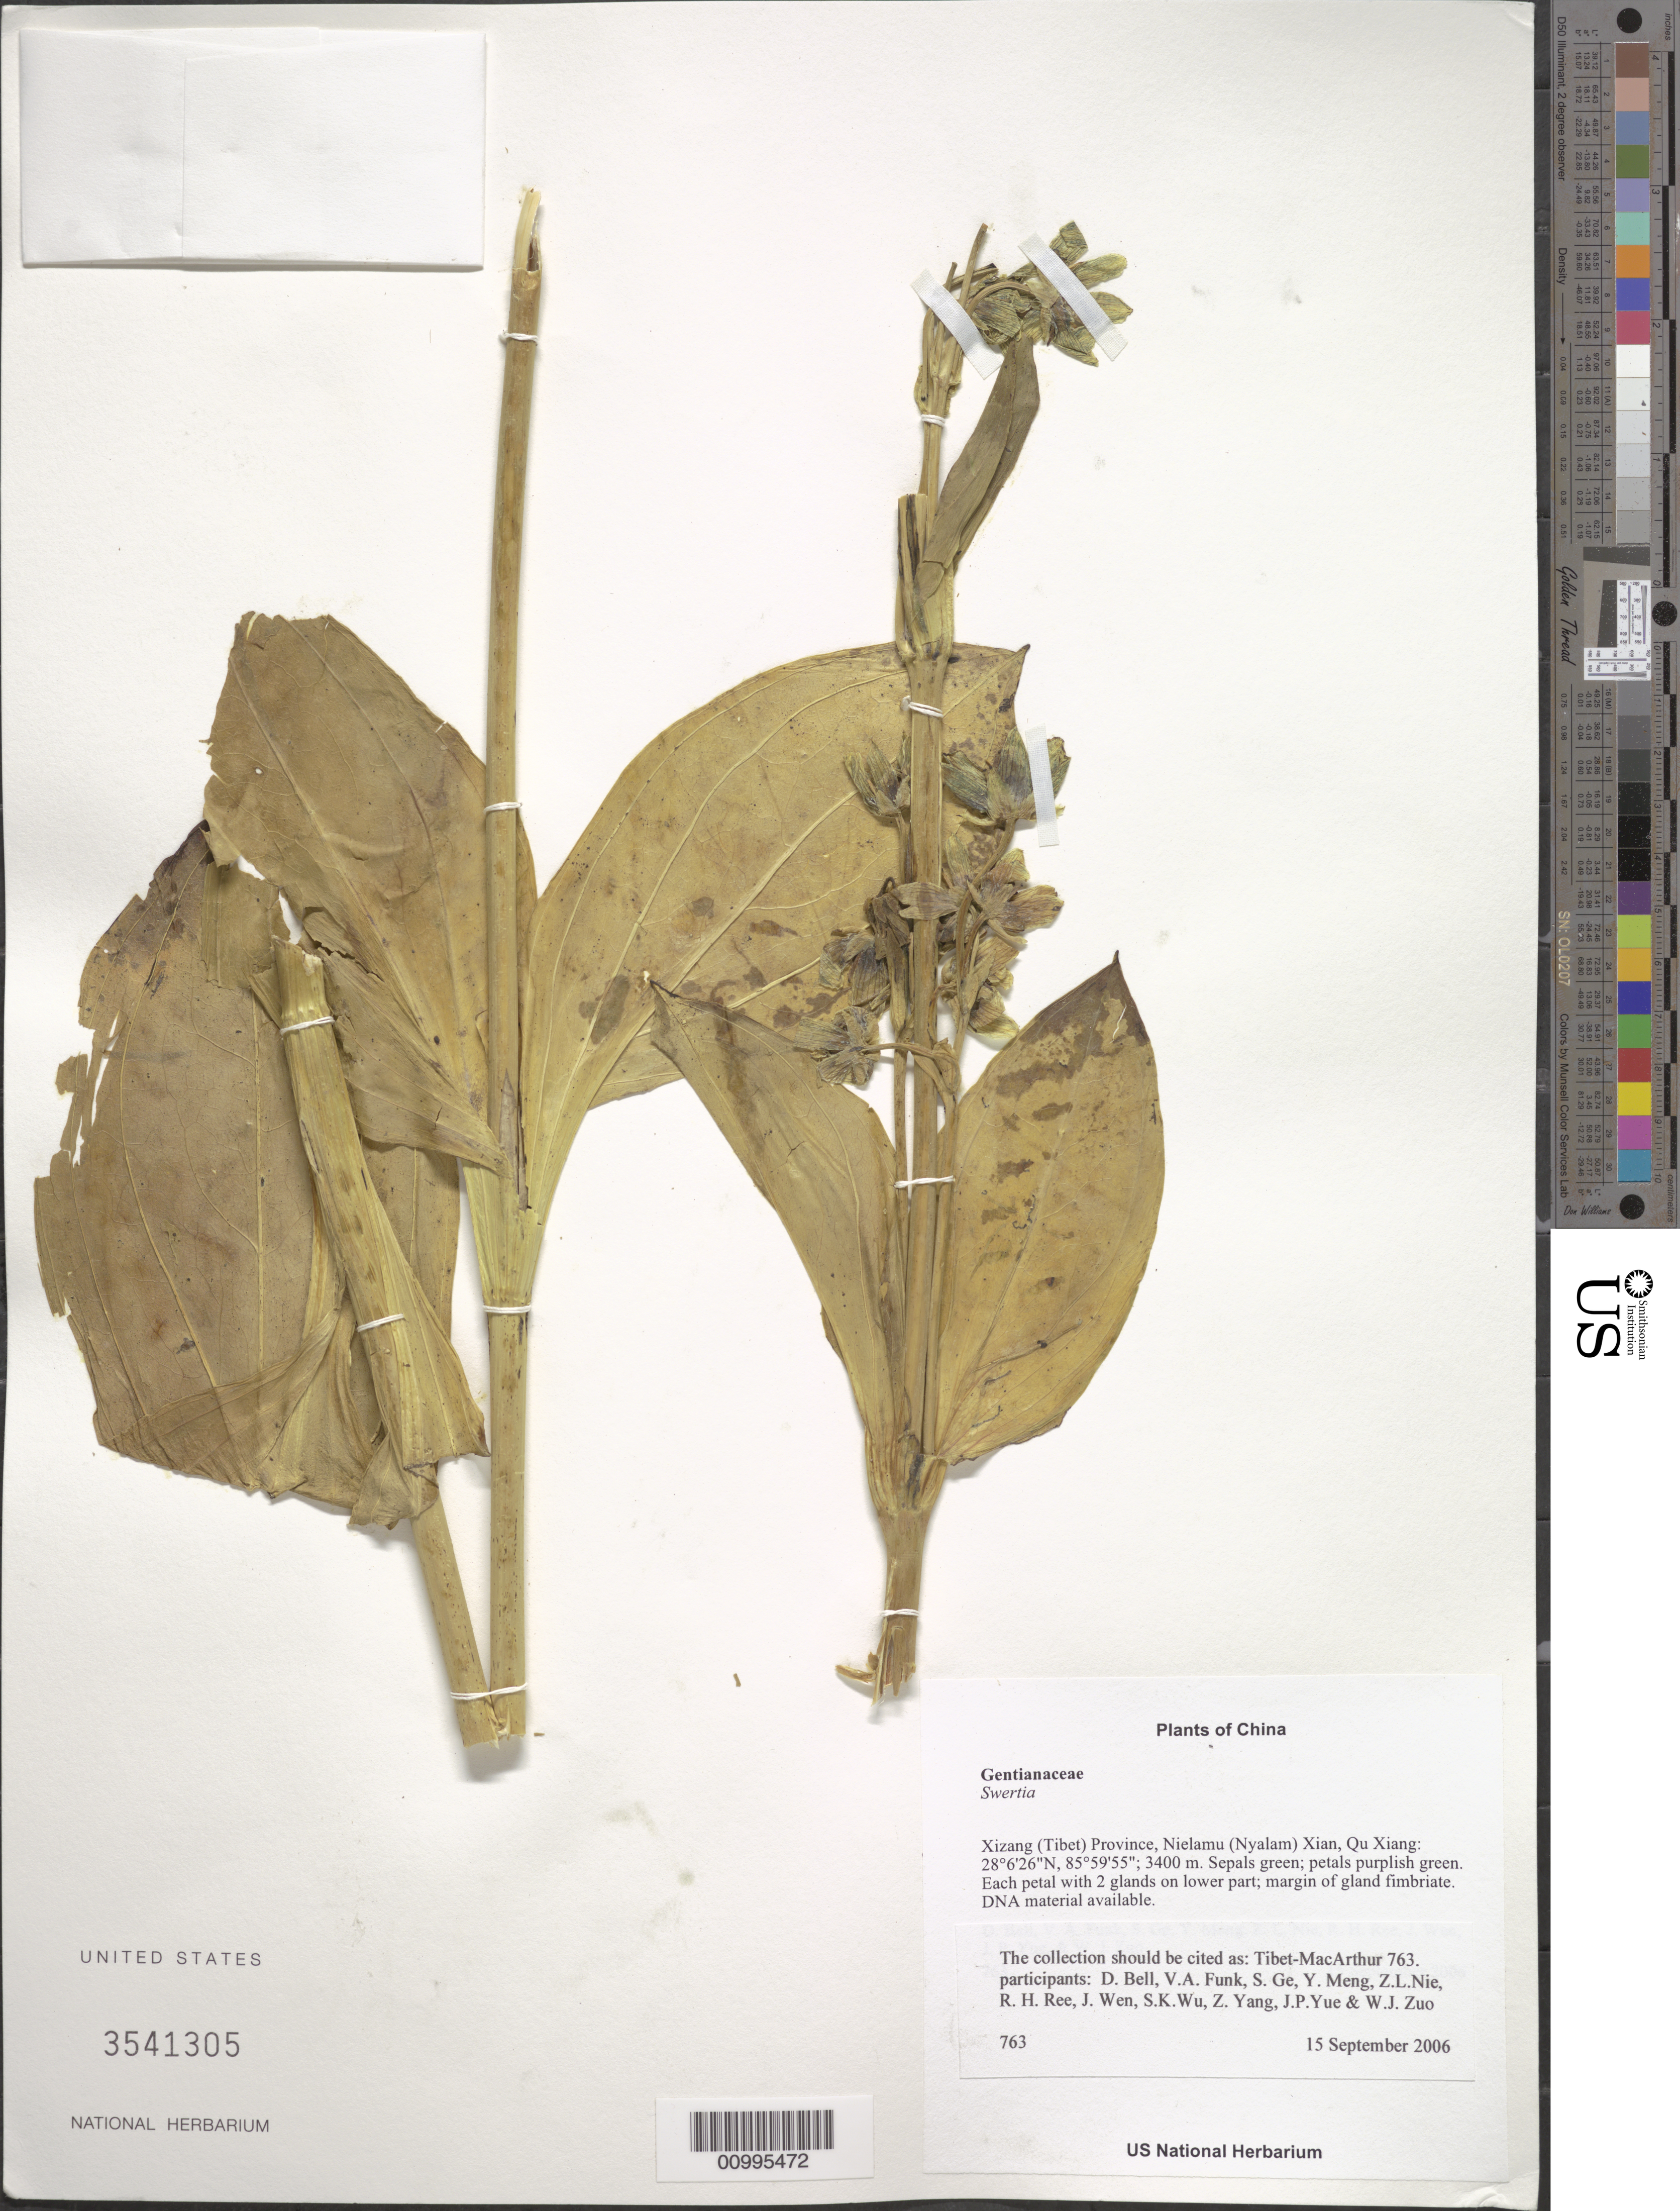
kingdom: Plantae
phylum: Tracheophyta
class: Magnoliopsida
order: Gentianales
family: Gentianaceae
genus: Swertia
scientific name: Swertia sp.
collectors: Tibet-MacArthur, D. A. Bell, V. Funk, S. Ge, Y. Meng, Z. Nie, R. Ree, J. Wen, J. Yue & W. Zuo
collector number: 763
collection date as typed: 15 Sep 2006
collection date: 2006-09-15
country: China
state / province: Xizang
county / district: Nielamu (Nyalam) Xian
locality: Qu Xiang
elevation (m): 3400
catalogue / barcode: US 3541305